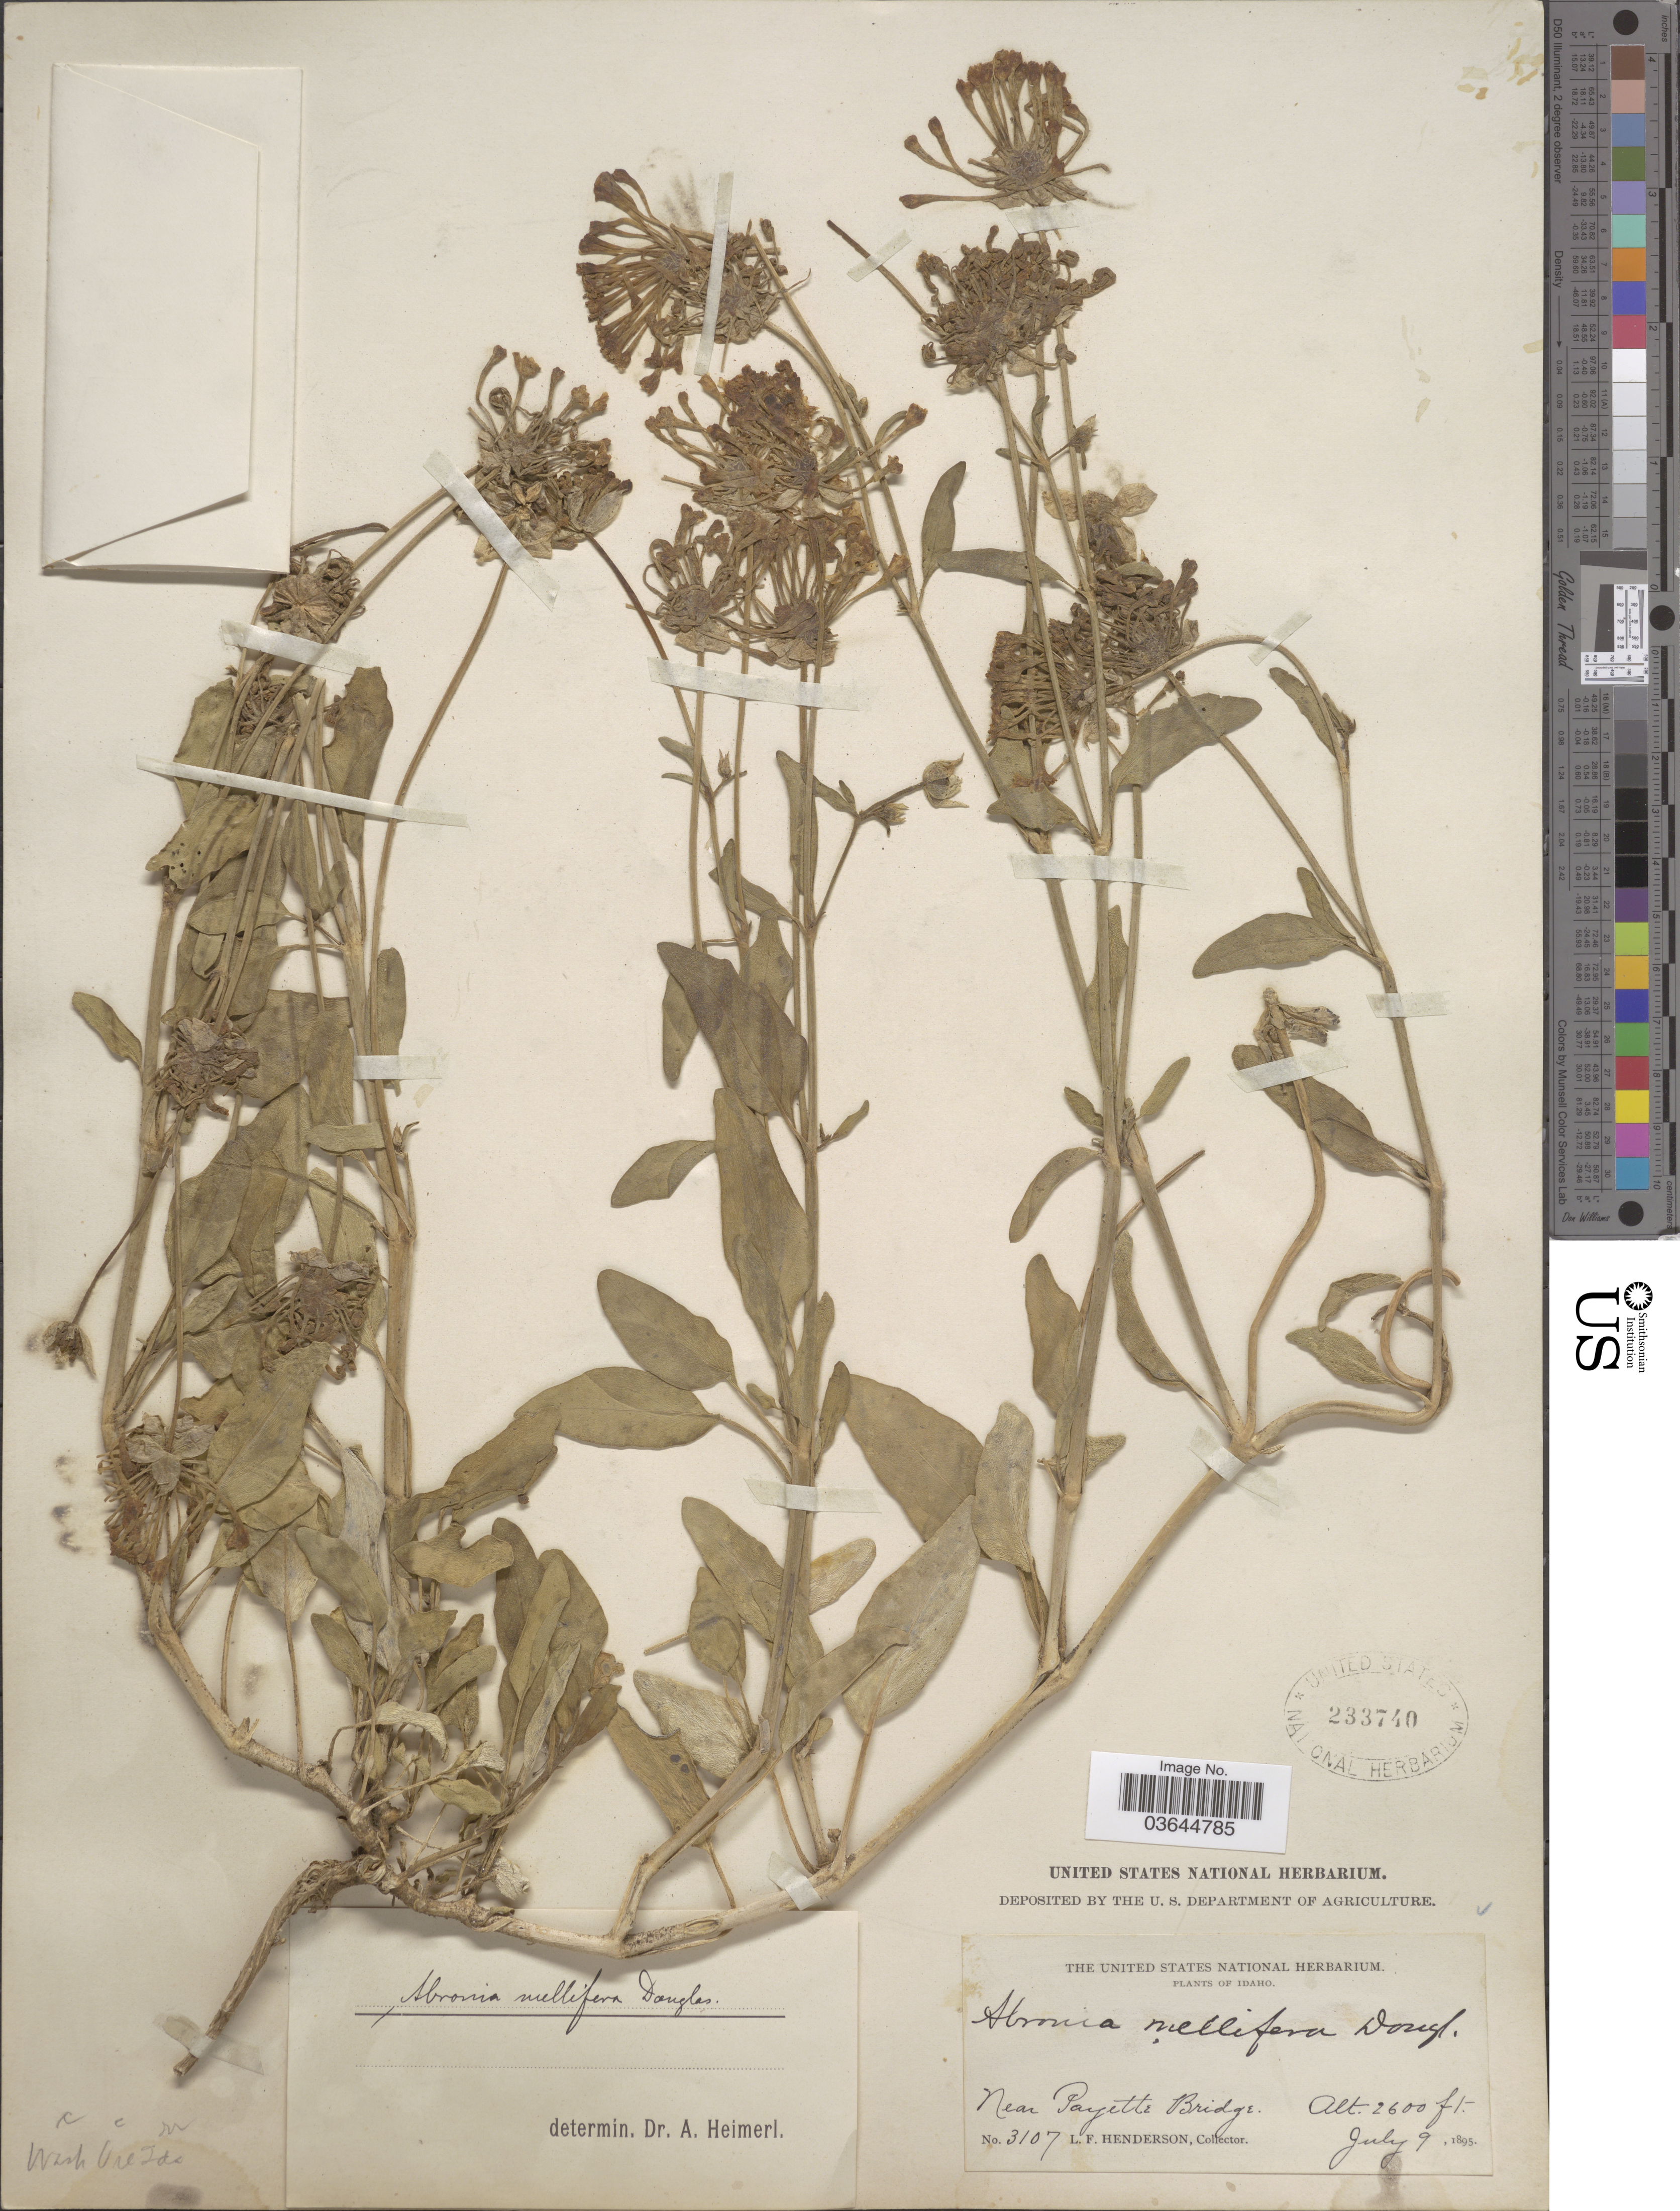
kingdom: Plantae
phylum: Tracheophyta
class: Magnoliopsida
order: Caryophyllales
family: Nyctaginaceae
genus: Abronia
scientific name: Abronia mellifera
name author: Douglas ex Hook.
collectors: L. Henderson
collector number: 3107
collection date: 1895-07-09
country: United States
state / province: Idaho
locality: Near Payette Bridge.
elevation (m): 792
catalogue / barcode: US 233740